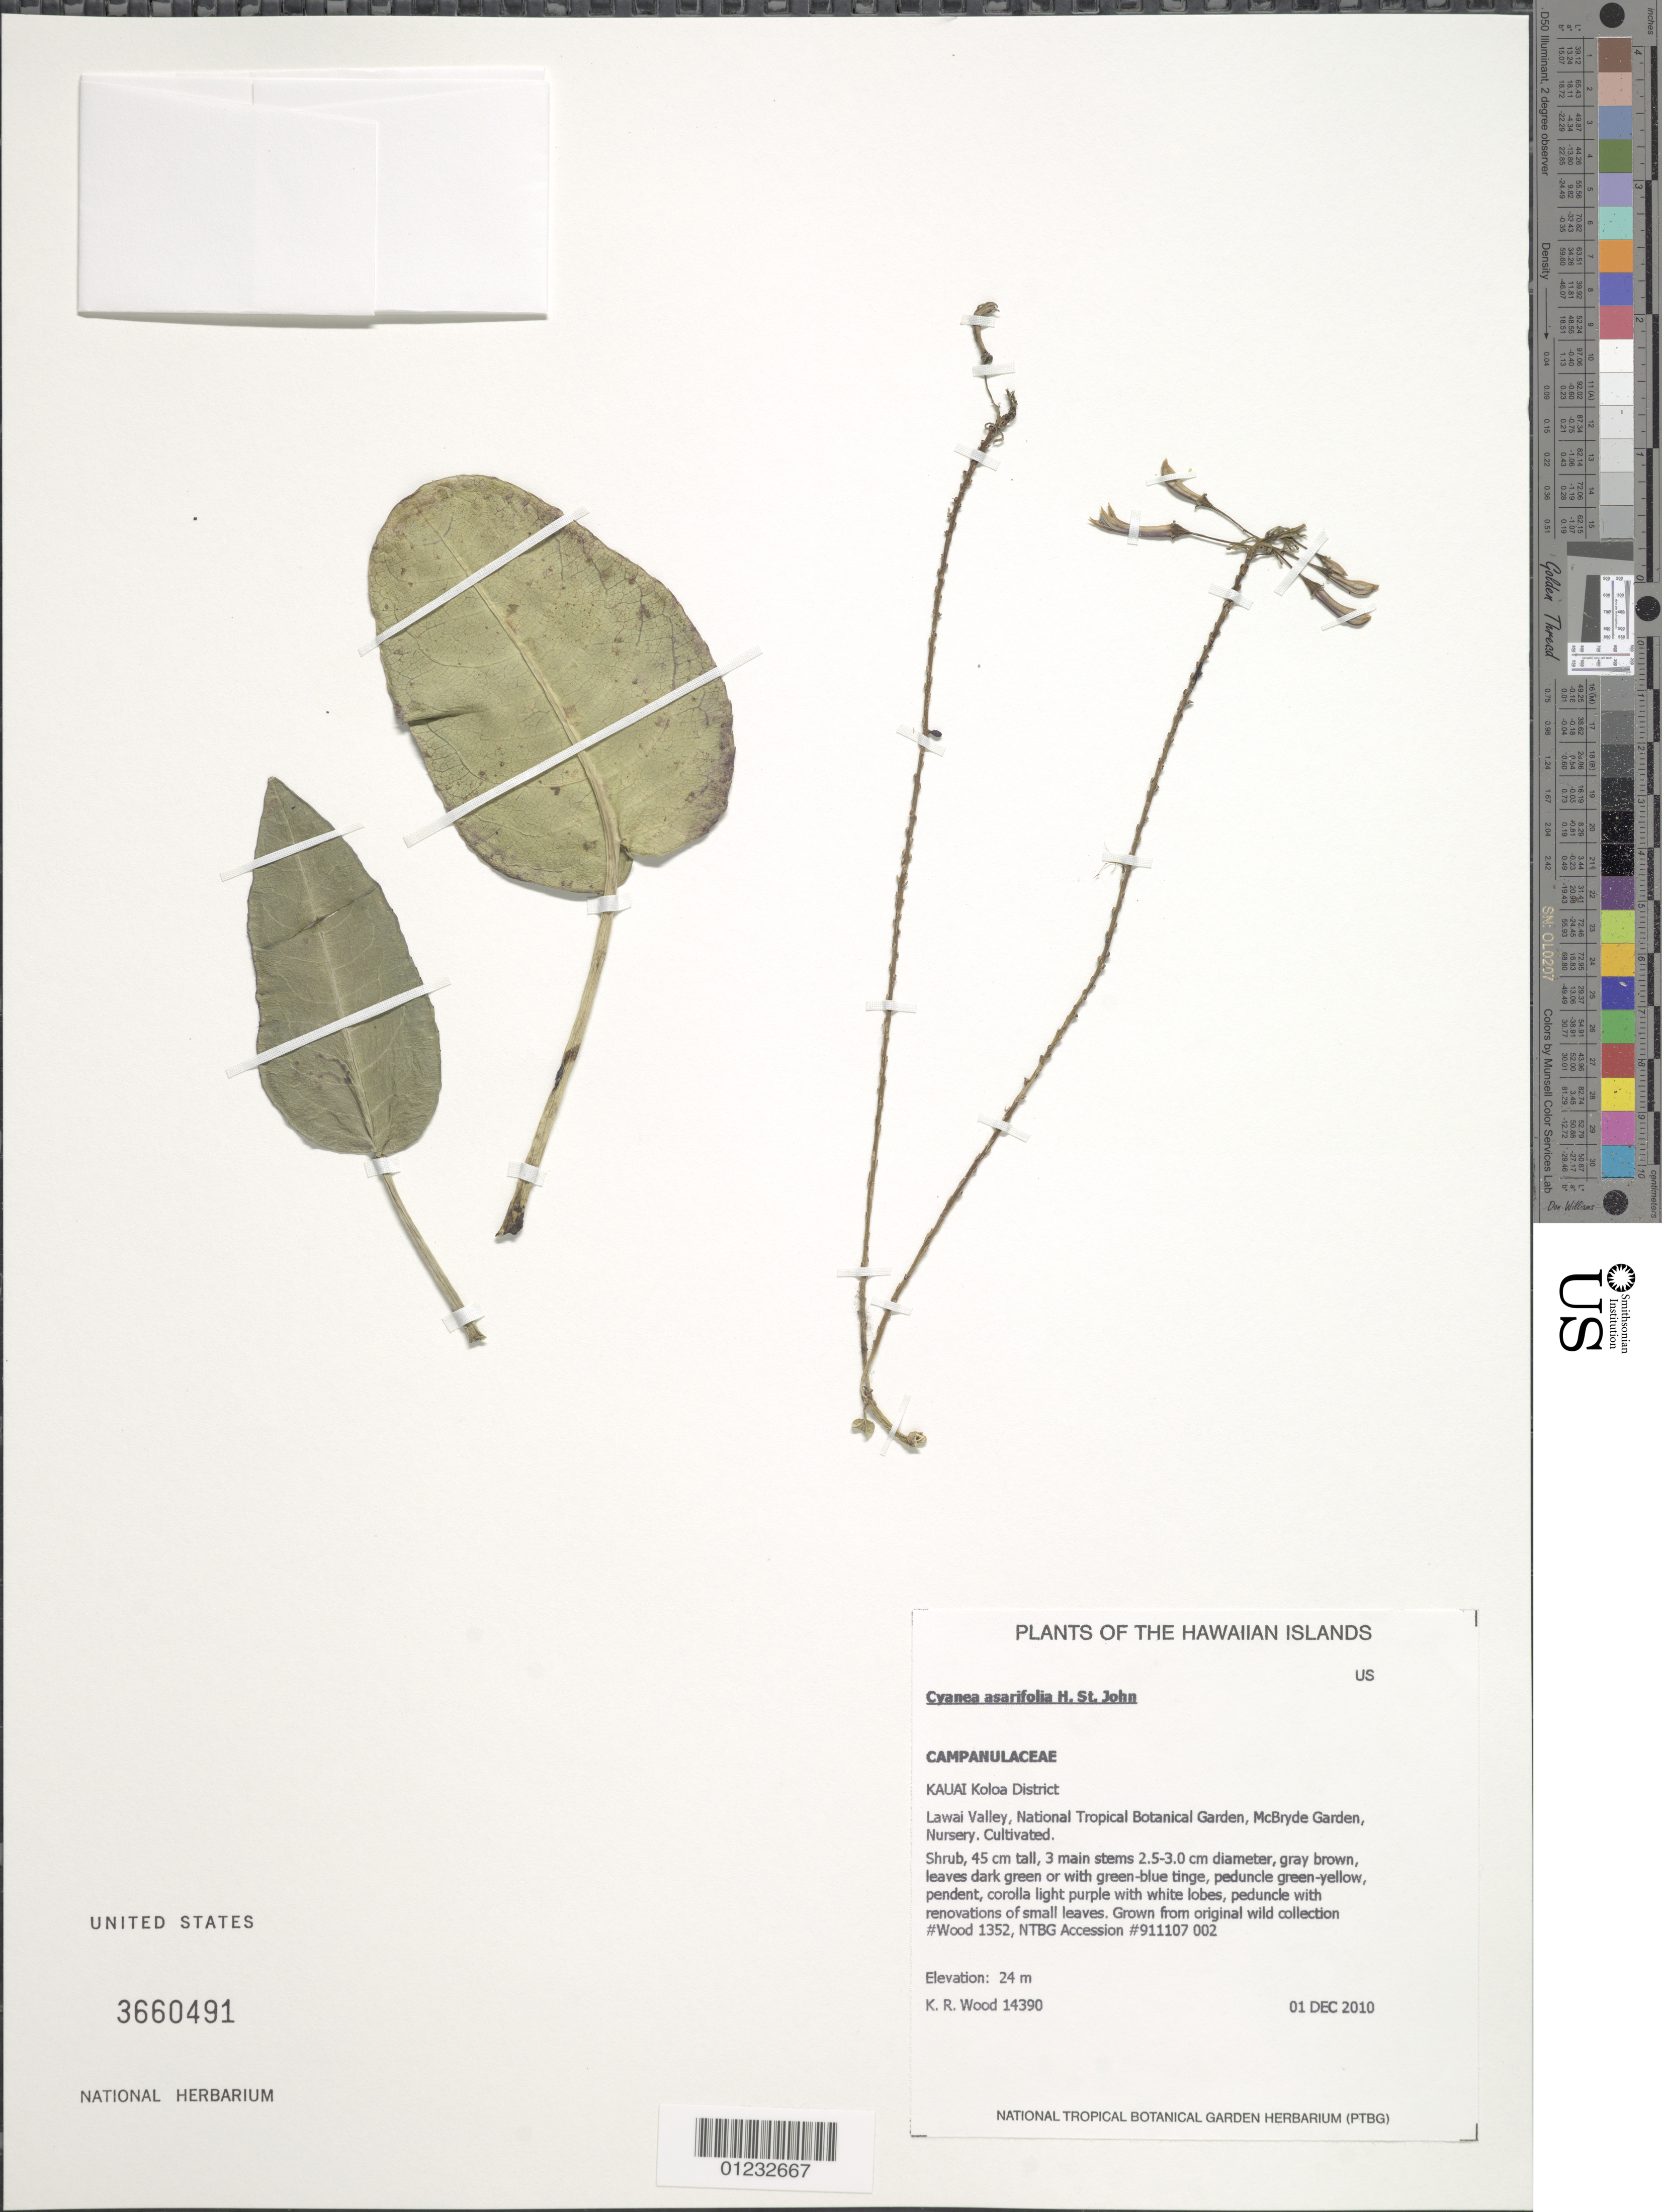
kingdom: Plantae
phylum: Tracheophyta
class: Magnoliopsida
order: Asterales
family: Campanulaceae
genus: Cyanea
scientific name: Cyanea asarifolia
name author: H. St. John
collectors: K. R. Wood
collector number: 14390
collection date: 2010-12-01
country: United States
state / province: Hawaii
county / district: Kauai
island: Kaua'i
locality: Koloa District, Lawai Valley, National Tropical Botanical Garden, McBryde Garden Nursery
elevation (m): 24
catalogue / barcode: US 3660491